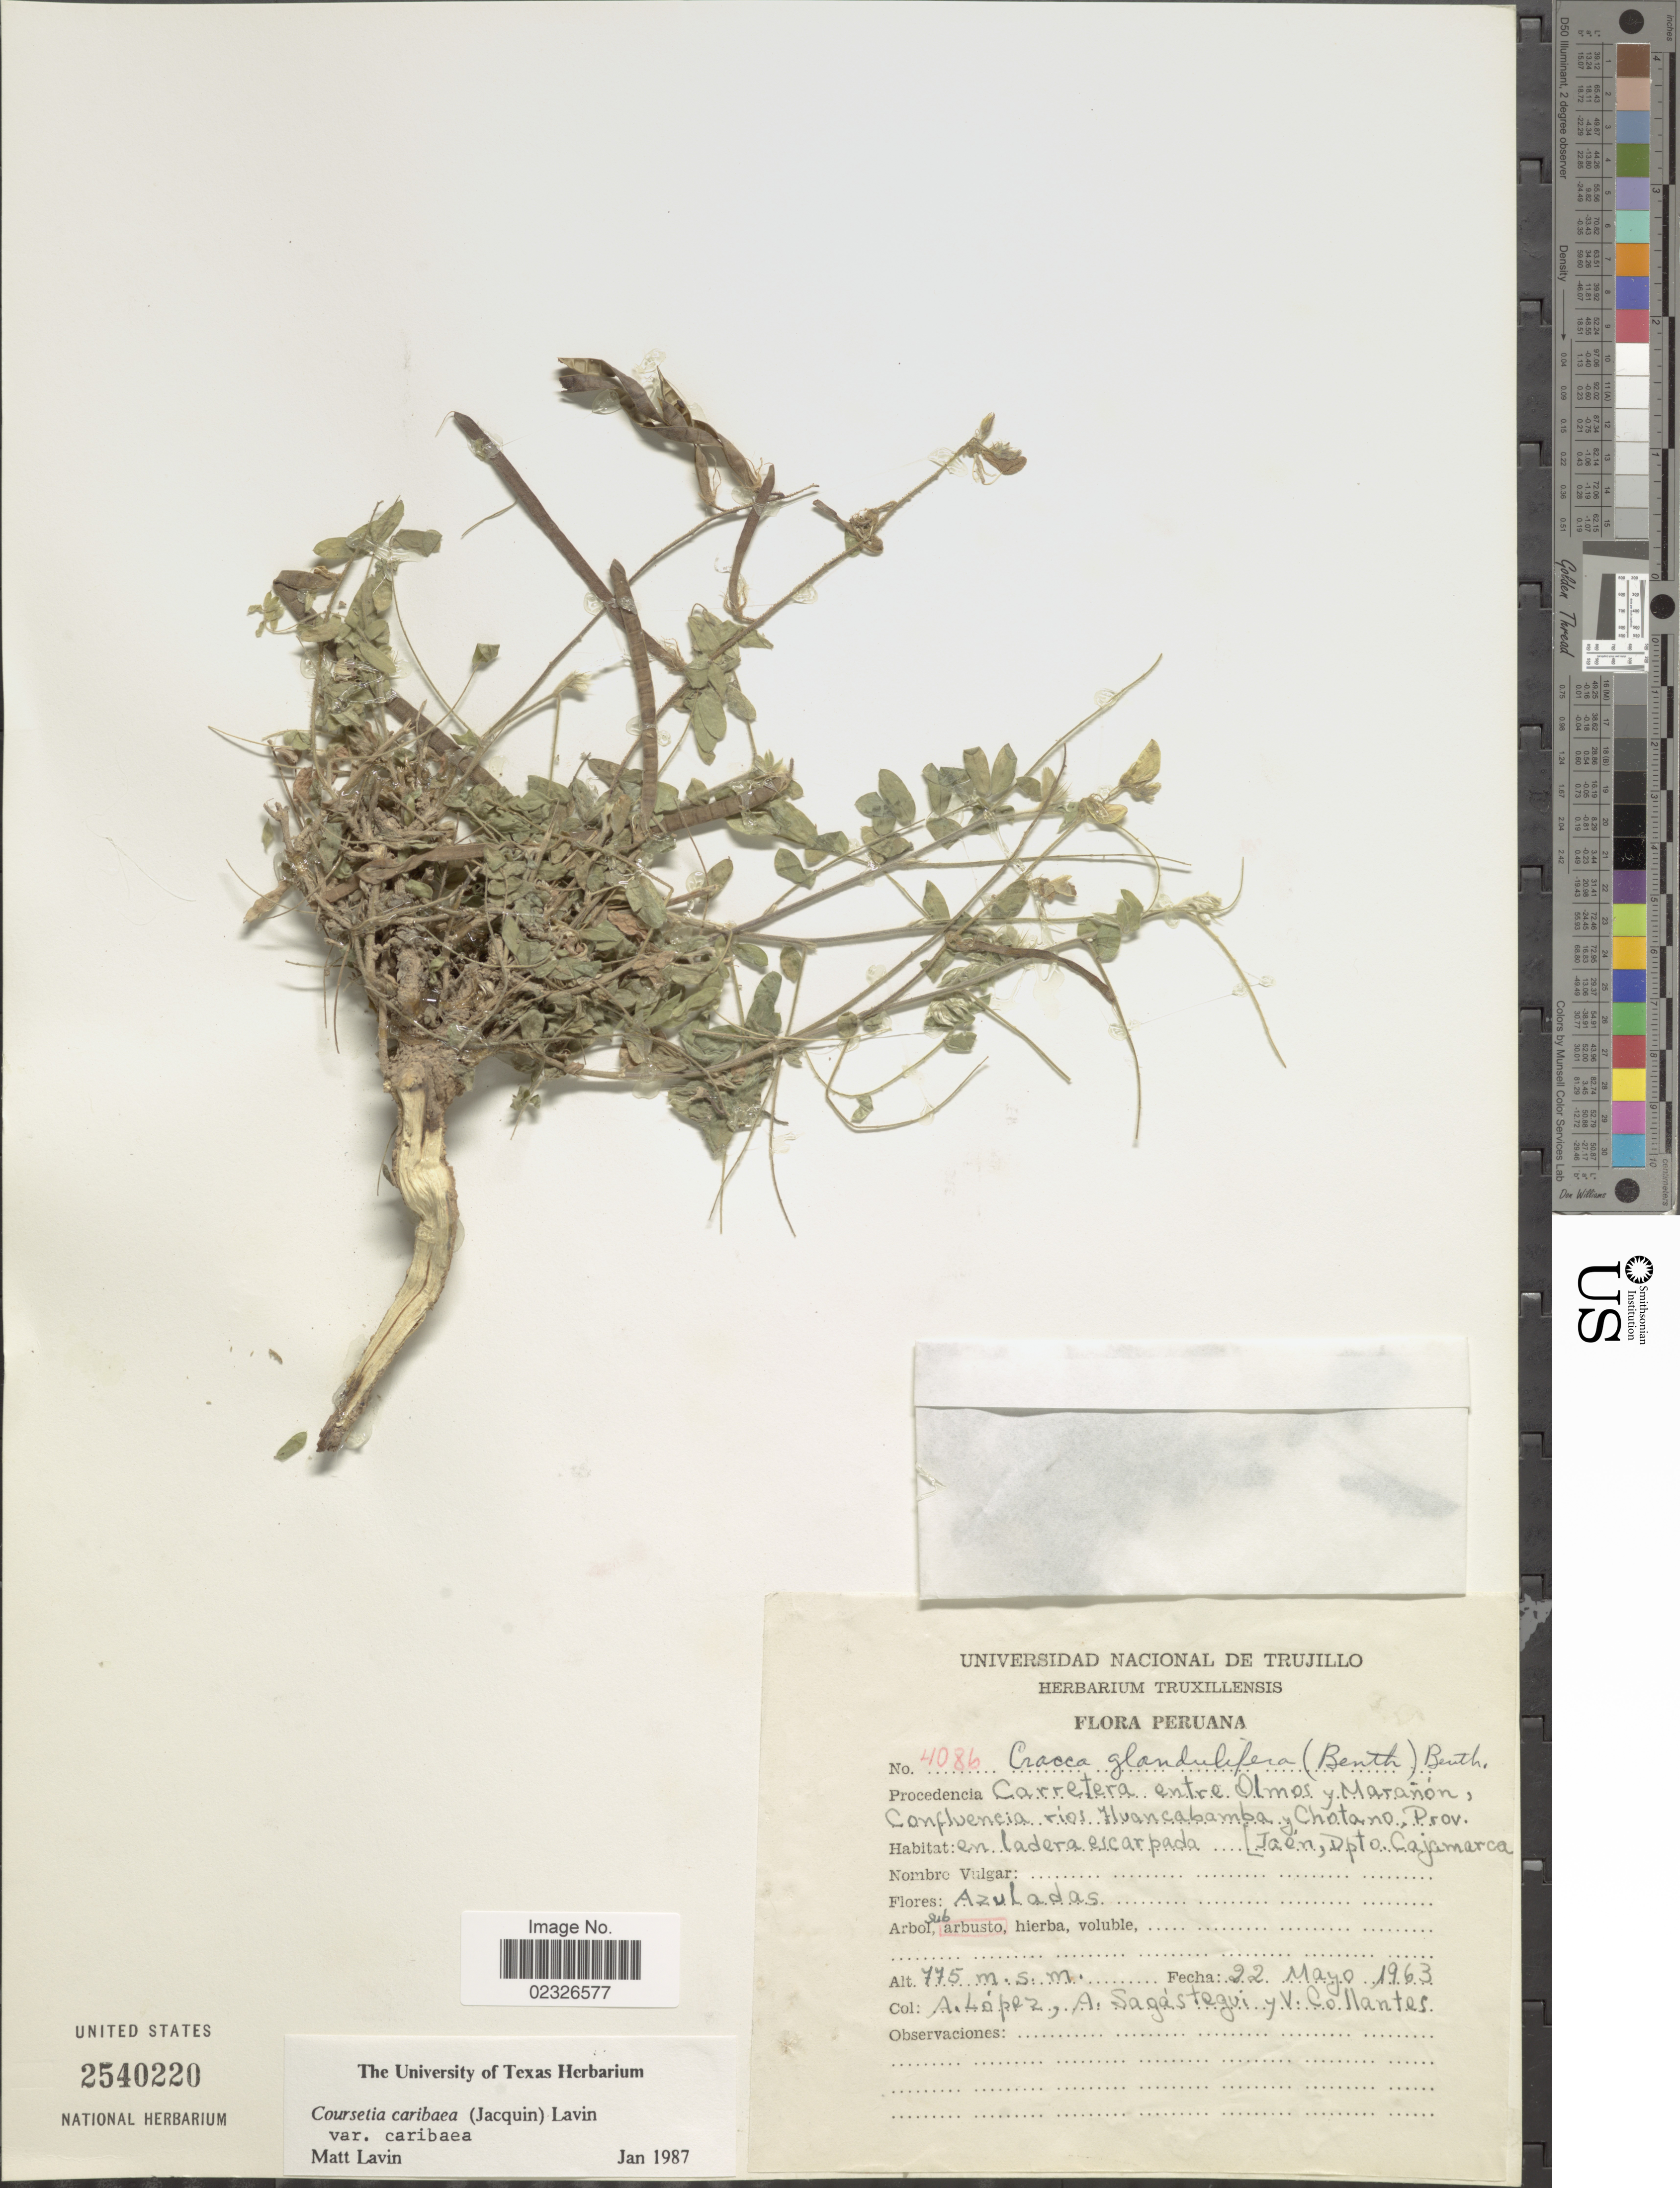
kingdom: Plantae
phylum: Tracheophyta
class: Magnoliopsida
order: Fabales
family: Fabaceae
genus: Coursetia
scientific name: Coursetia caribaea var. caribaea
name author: (Jacq.) Lavin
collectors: A. López, A. Sagástequi & V. Collantes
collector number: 4086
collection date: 1963-05-22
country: Peru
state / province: Cajamarca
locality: Carretera entre Almos y Maranon, Confluencia rios Huancabamba y Chotano, Prov, Jaen, Depto, Cajamarca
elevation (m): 775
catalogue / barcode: US 2540220